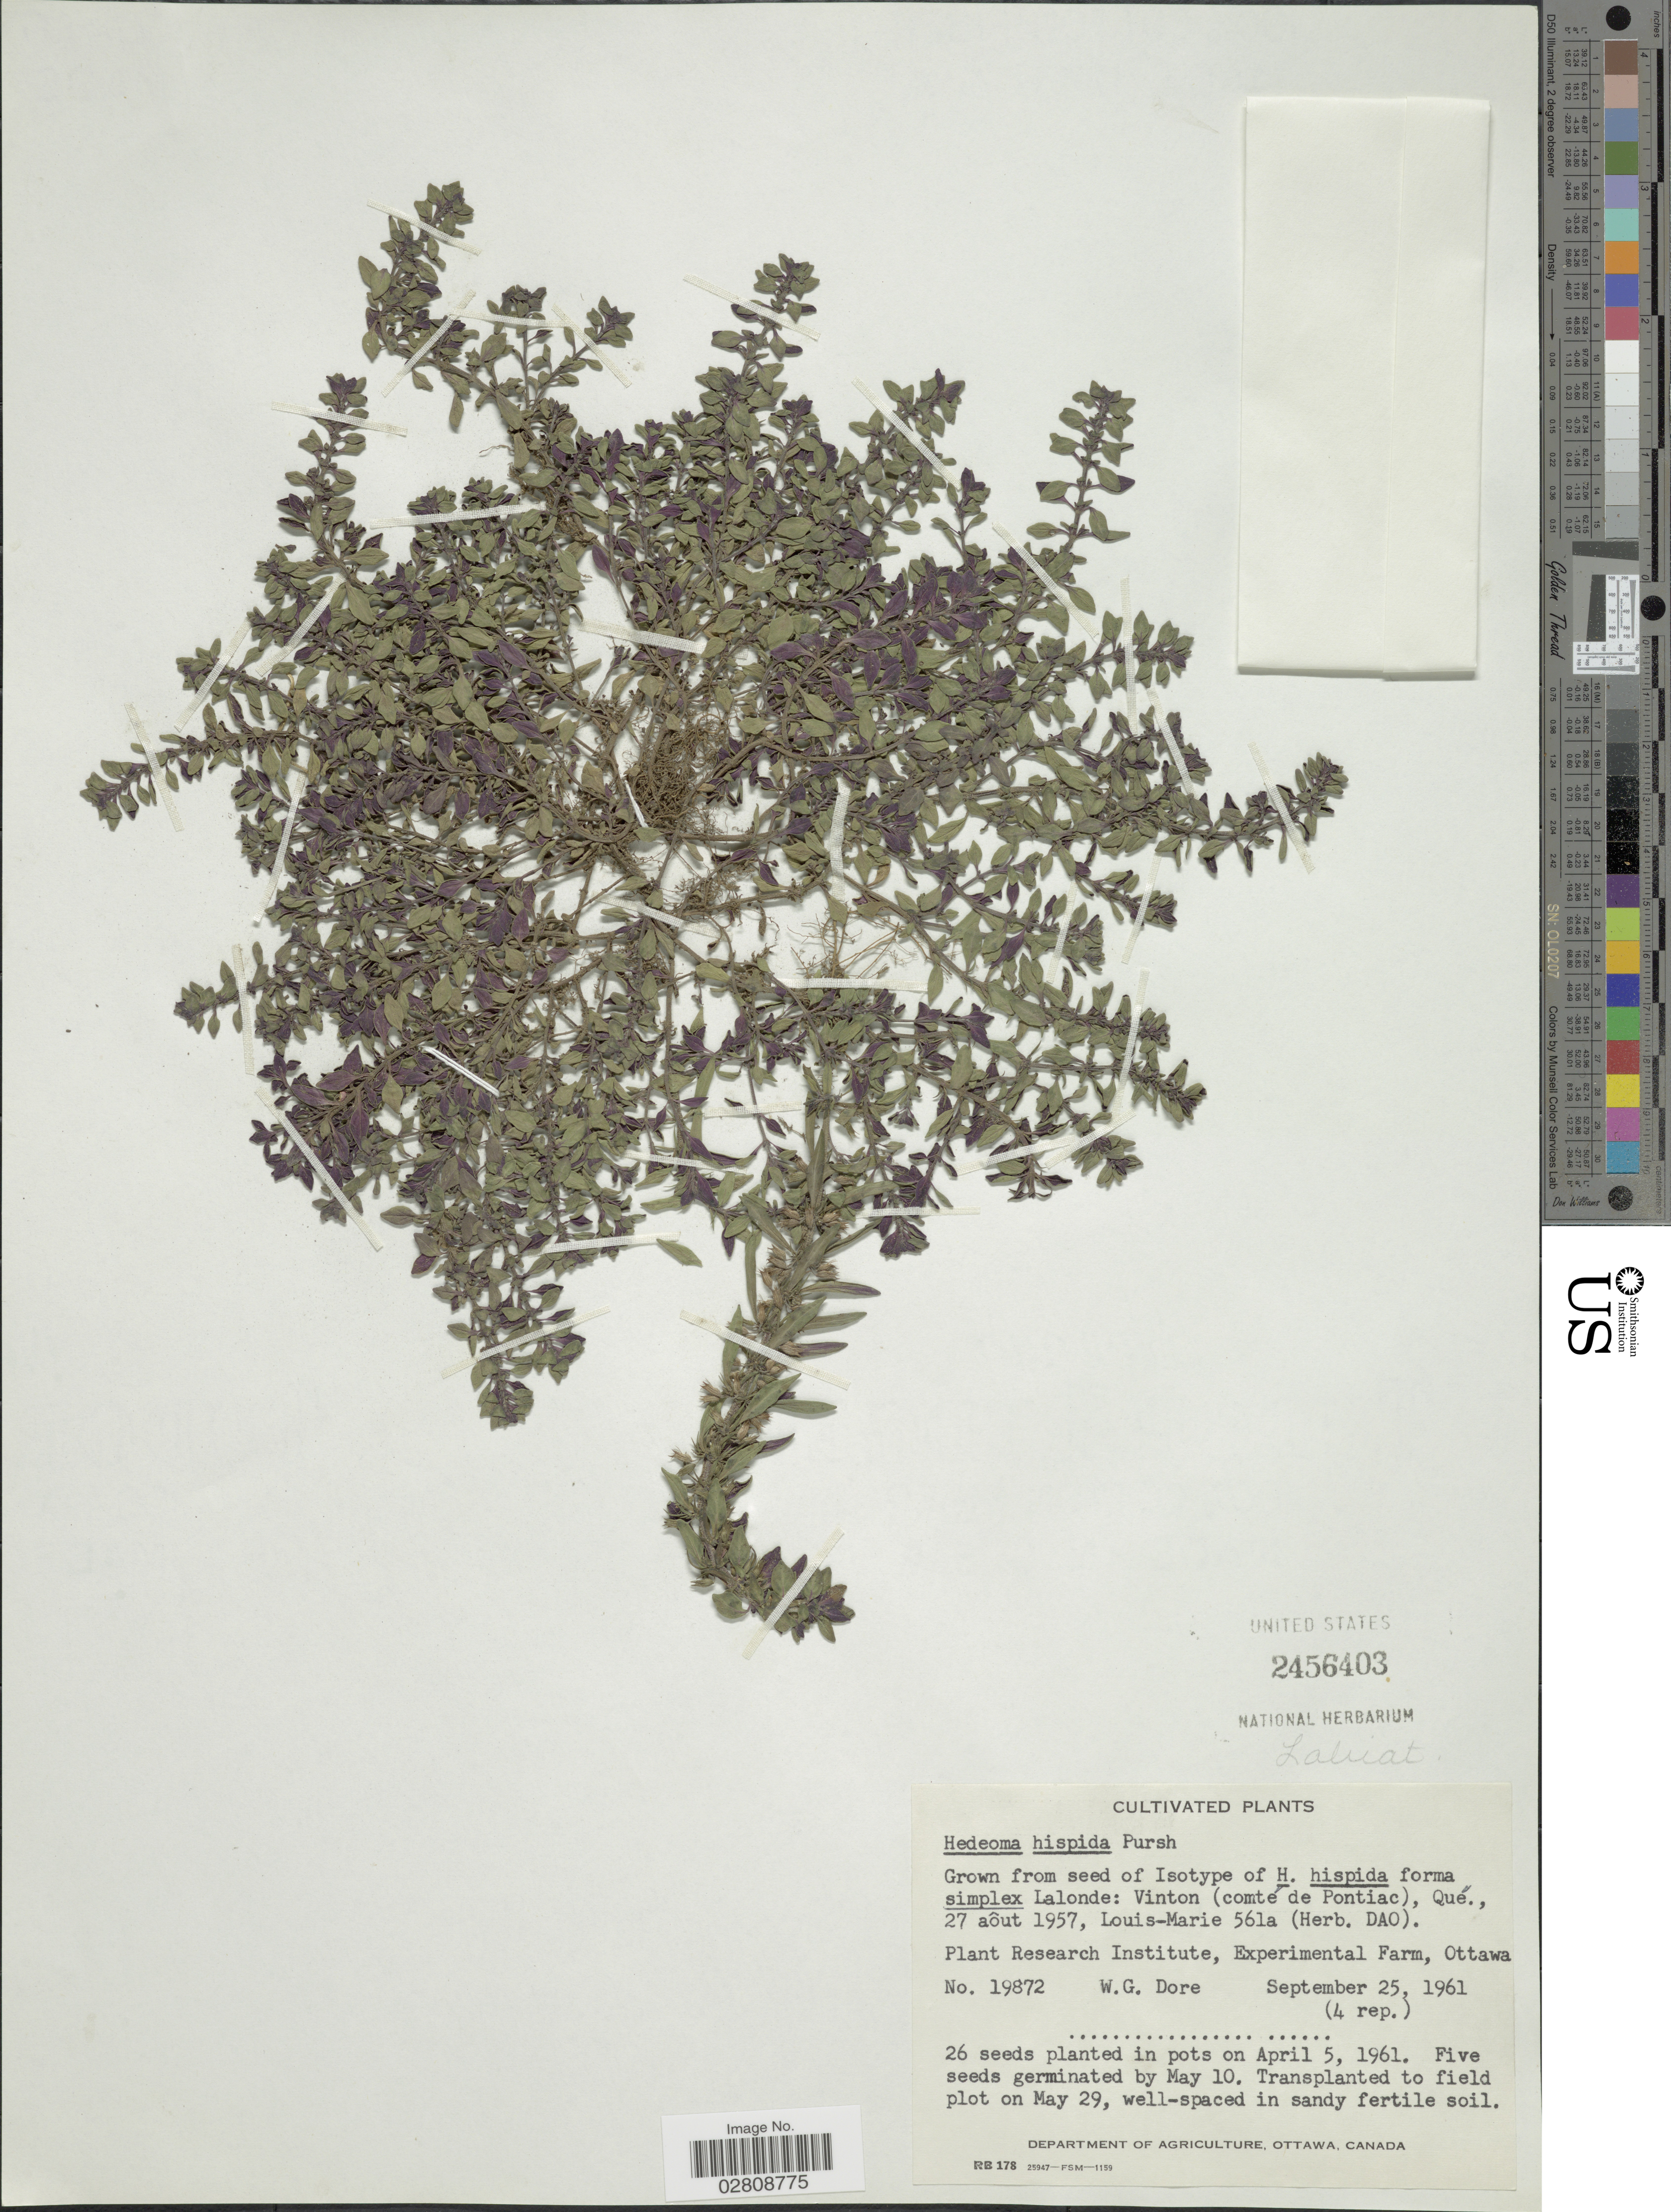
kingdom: Plantae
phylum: Tracheophyta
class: Magnoliopsida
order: Lamiales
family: Lamiaceae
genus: Hedeoma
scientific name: Hedeoma hispida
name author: Pursh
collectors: W. Dore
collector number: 19872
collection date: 1961-09-25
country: Canada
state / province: Ontario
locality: Plant Research Institute, Experimental Farm, Ottawa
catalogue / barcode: US 2456403